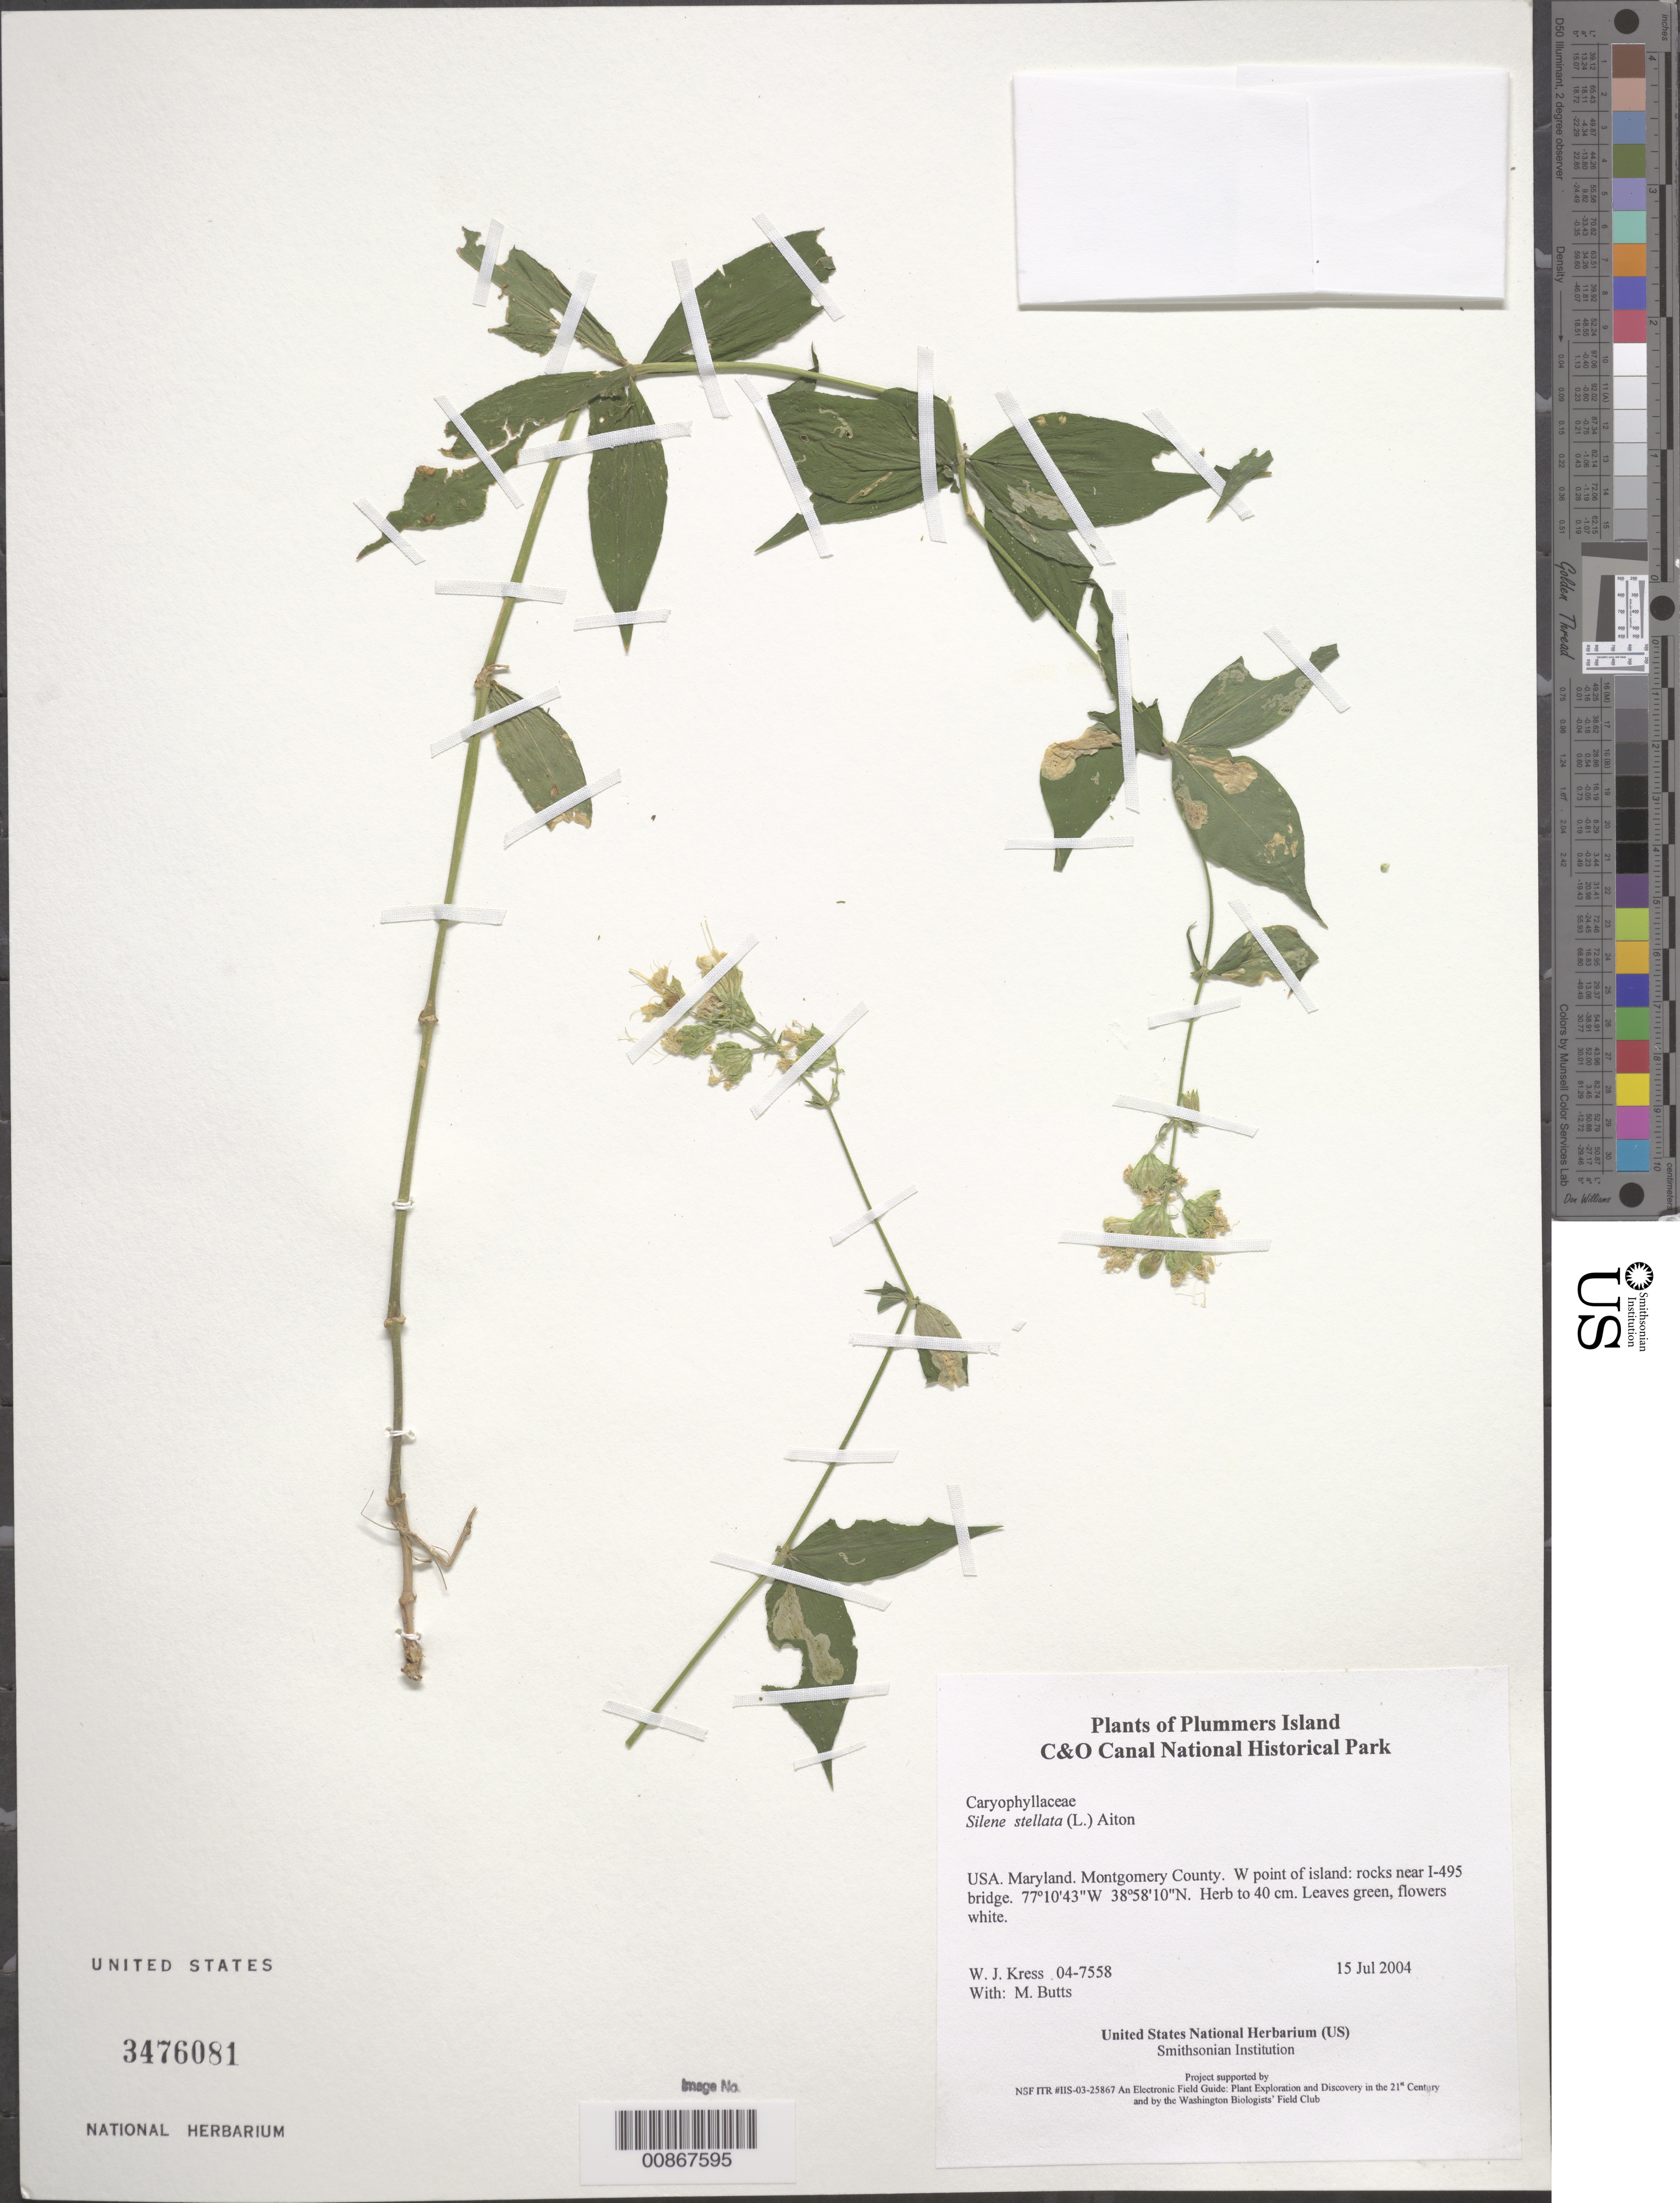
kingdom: Plantae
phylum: Tracheophyta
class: Magnoliopsida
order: Caryophyllales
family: Caryophyllaceae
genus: Silene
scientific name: Silene stellata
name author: (L.) Coyte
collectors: W. J. Kress & M. B. Butts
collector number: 04-7558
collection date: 2004-07-15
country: United States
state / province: Maryland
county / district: Montgomery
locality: Chesapeake and Ohio Canal National Historical Park, Plummers Island, W point of island: rocks near 495 bridge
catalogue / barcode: US 3476081